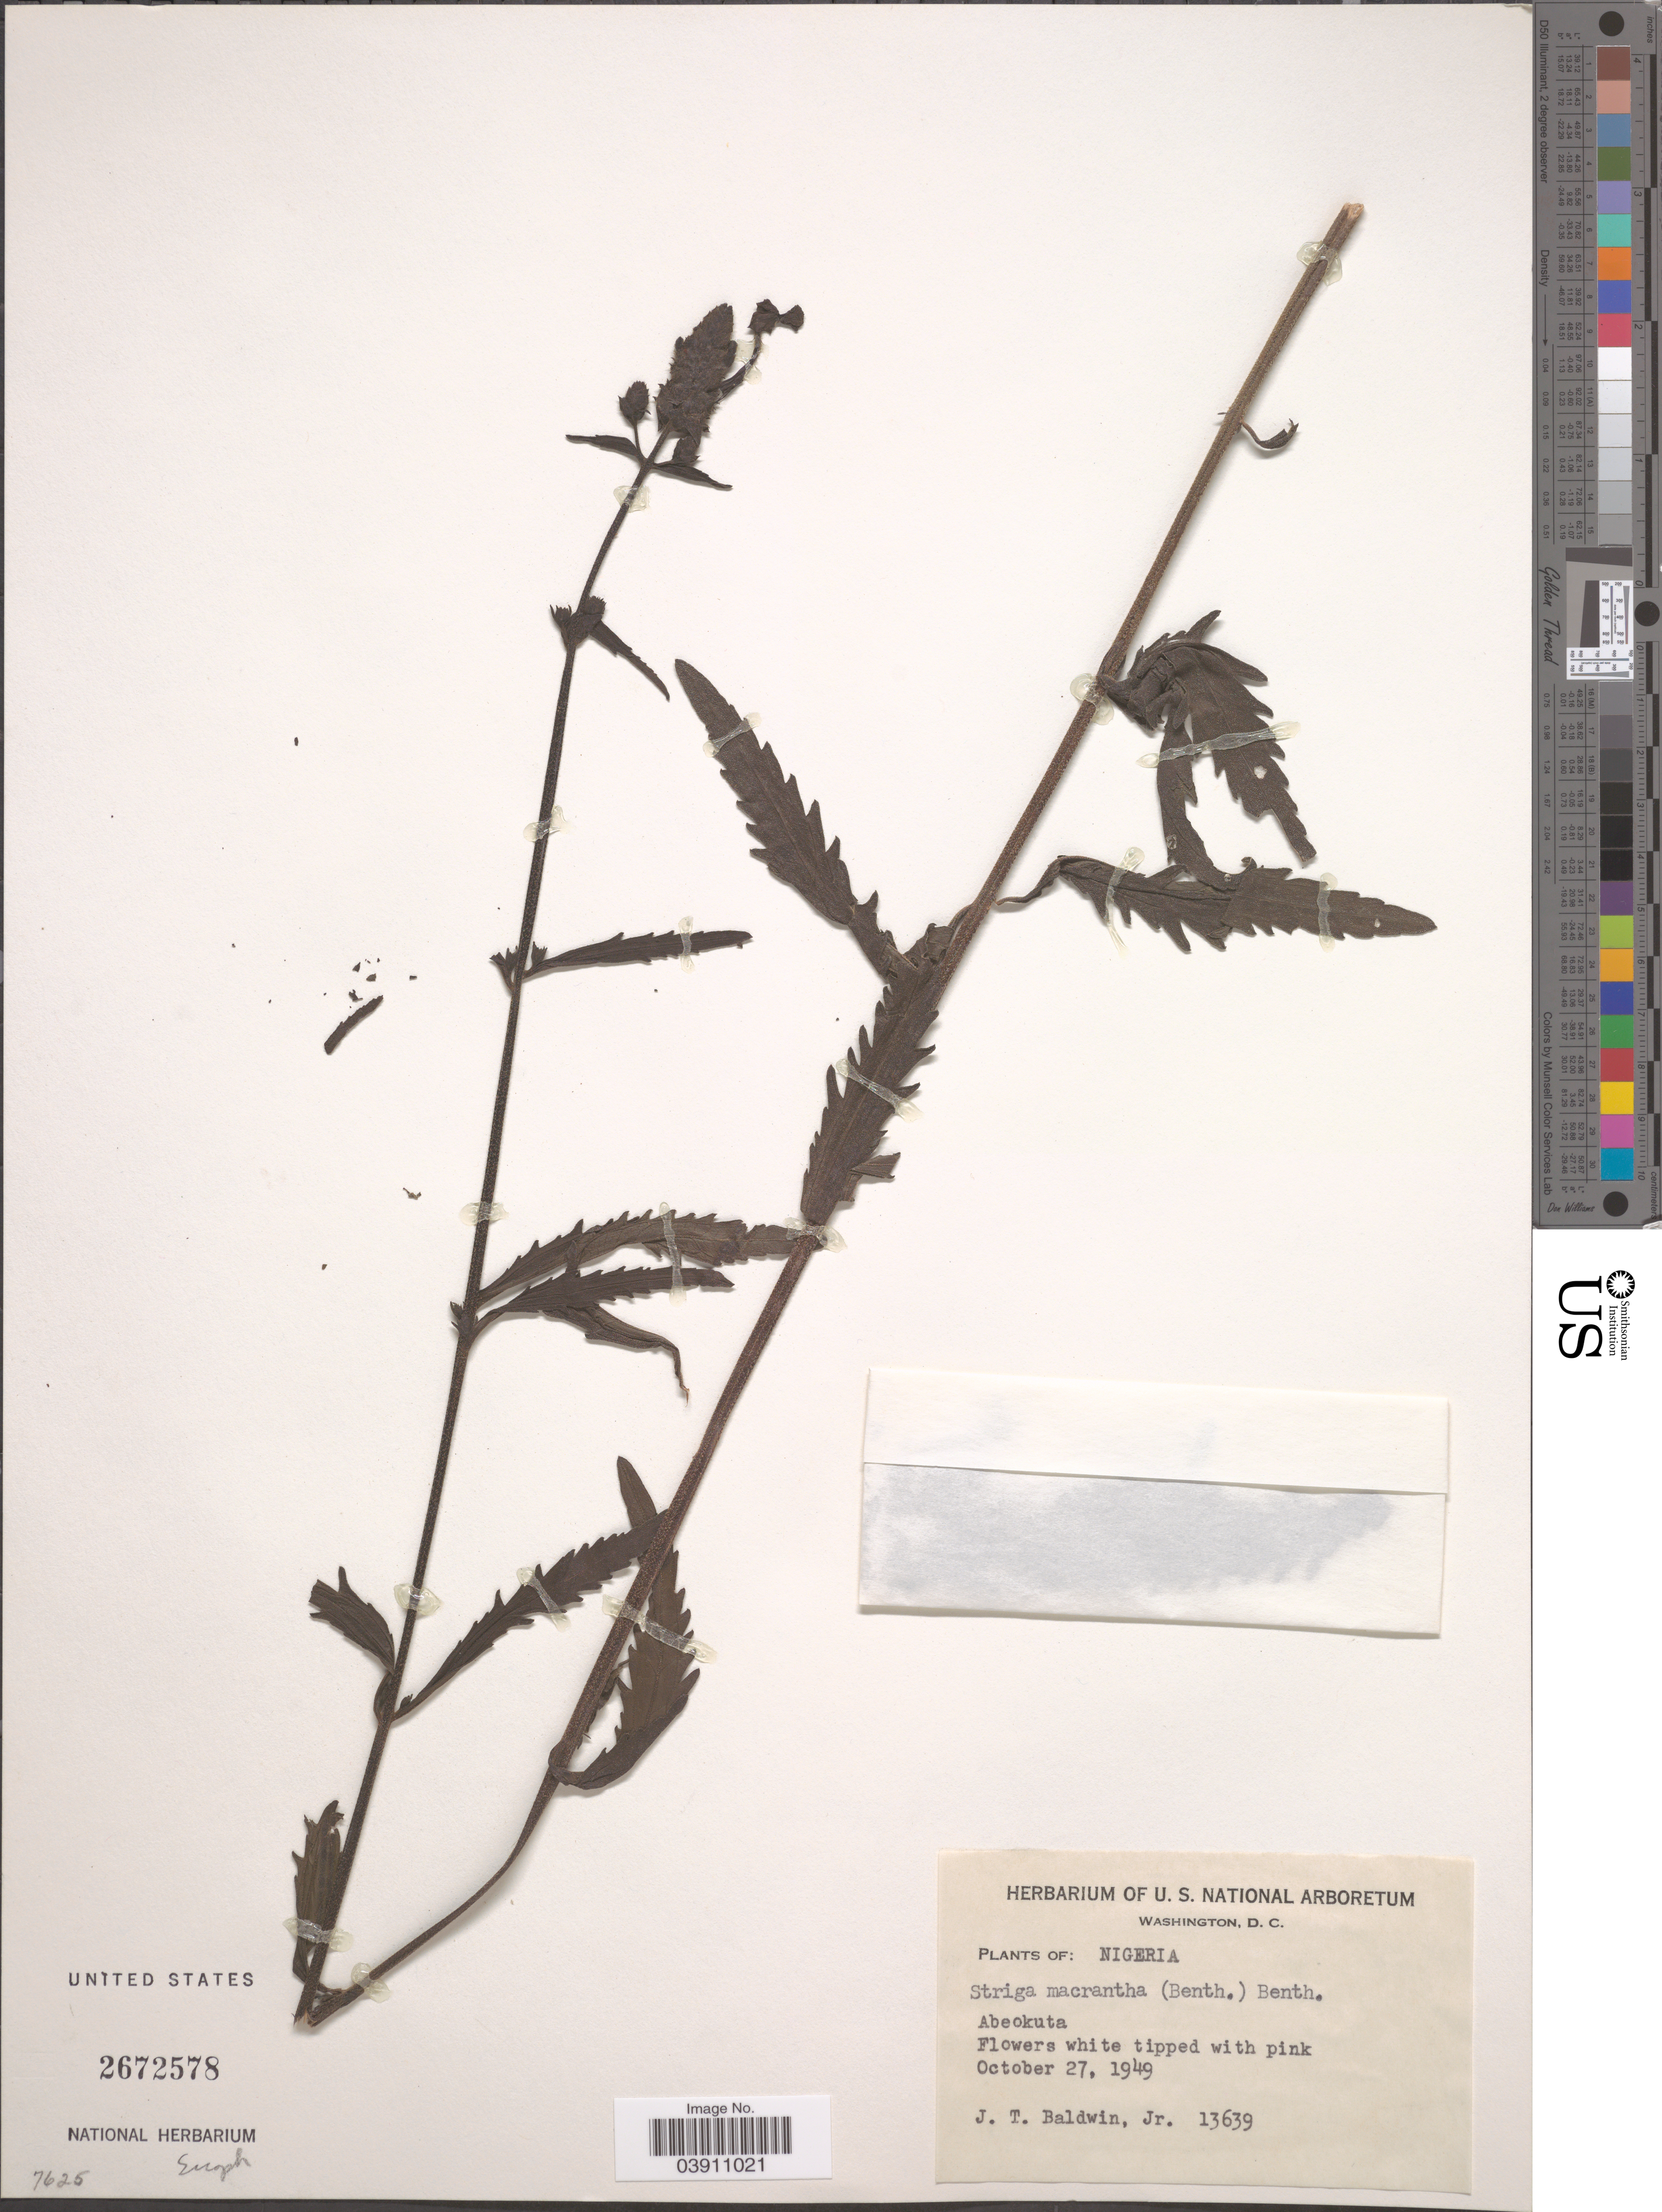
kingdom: Plantae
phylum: Tracheophyta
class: Magnoliopsida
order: Lamiales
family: Orobanchaceae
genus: Striga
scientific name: Striga macrantha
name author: Benth.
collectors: J. T. Baldwin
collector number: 13639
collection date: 1949-10-27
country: Nigeria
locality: Abeokuta.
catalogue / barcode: US 2672578